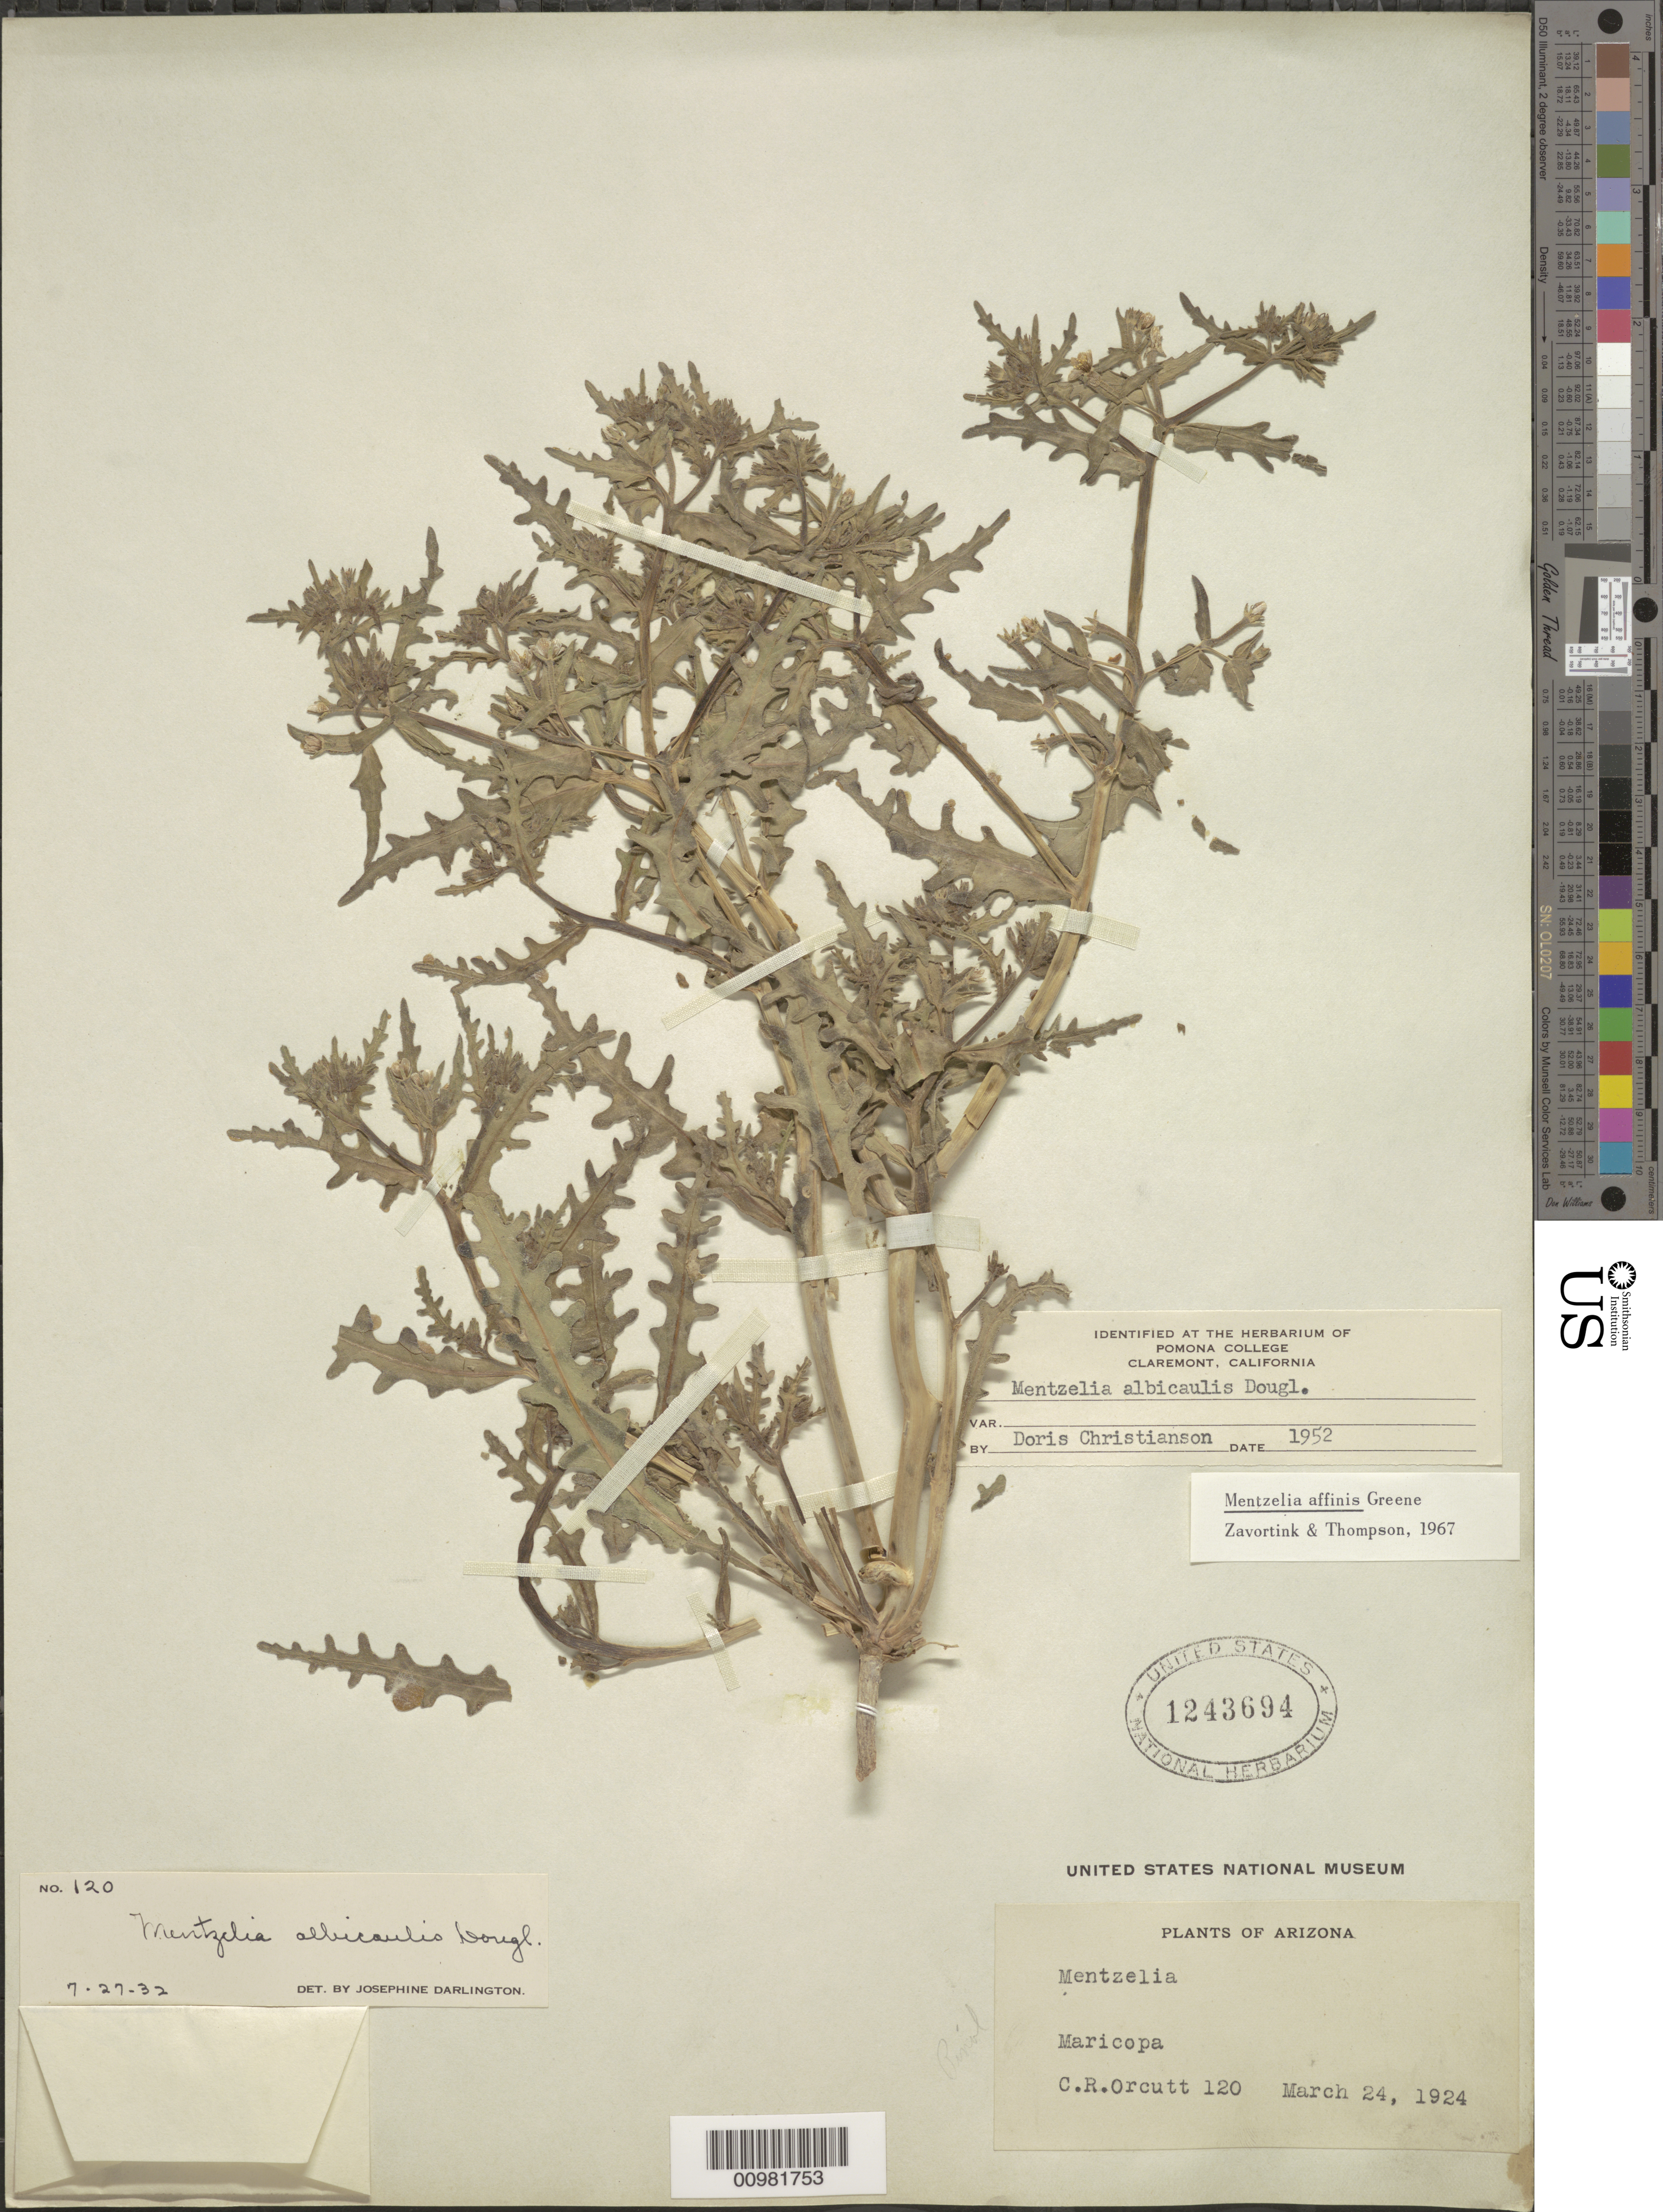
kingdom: Plantae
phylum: Tracheophyta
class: Magnoliopsida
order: Cornales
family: Loasaceae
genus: Mentzelia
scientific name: Mentzelia affinis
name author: Greene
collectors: C. R. Orcutt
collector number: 120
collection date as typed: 24 Mar 1924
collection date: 1924-03-24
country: United States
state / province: Arizona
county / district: Maricopa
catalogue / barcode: US 1243694